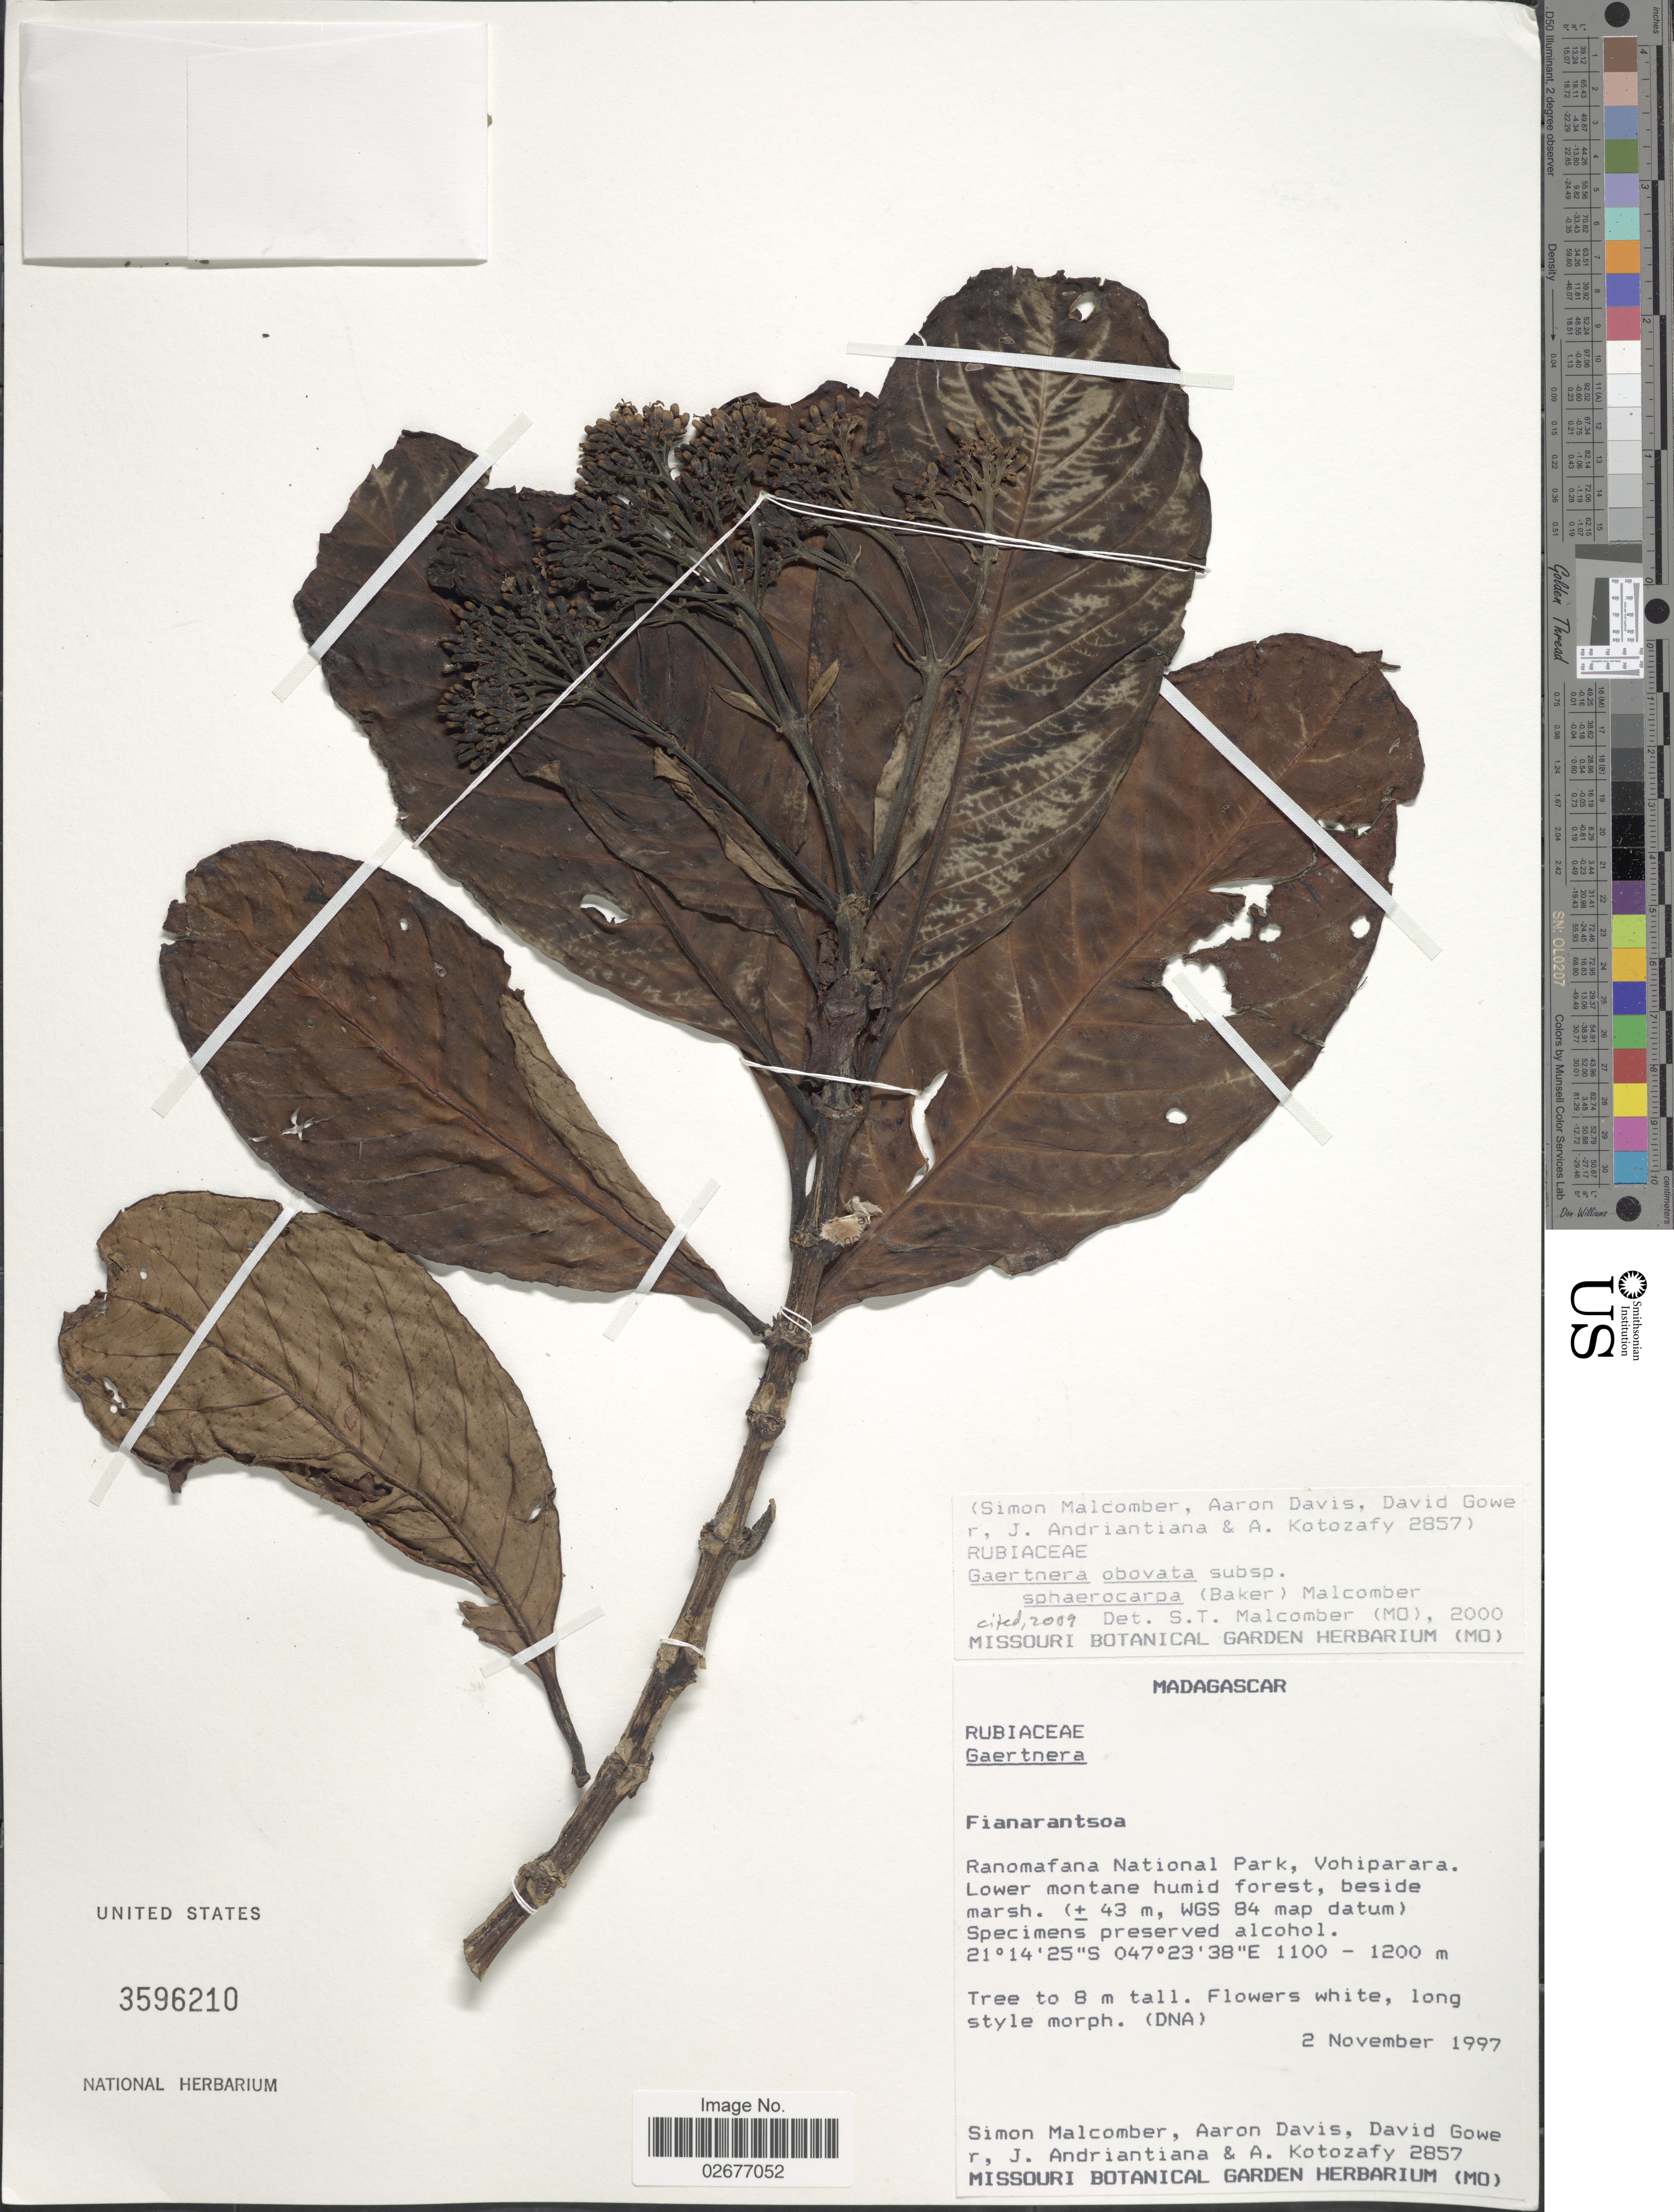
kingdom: Plantae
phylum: Tracheophyta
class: Magnoliopsida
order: Gentianales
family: Rubiaceae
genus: Gaertnera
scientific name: Gaertnera obovata var. sphaerocarpa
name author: (Baker) Malcomber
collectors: S. T. Malcomber, A. P. Davis, D. Gower, J. Andriantiana & A. Kotozafy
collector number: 2857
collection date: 1997-11-02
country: Madagascar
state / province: Haute Matsiatra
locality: Ranomafana National Park, Vohiparara Lower montane humid forest, beside marsh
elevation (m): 1100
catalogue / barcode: US 3596210